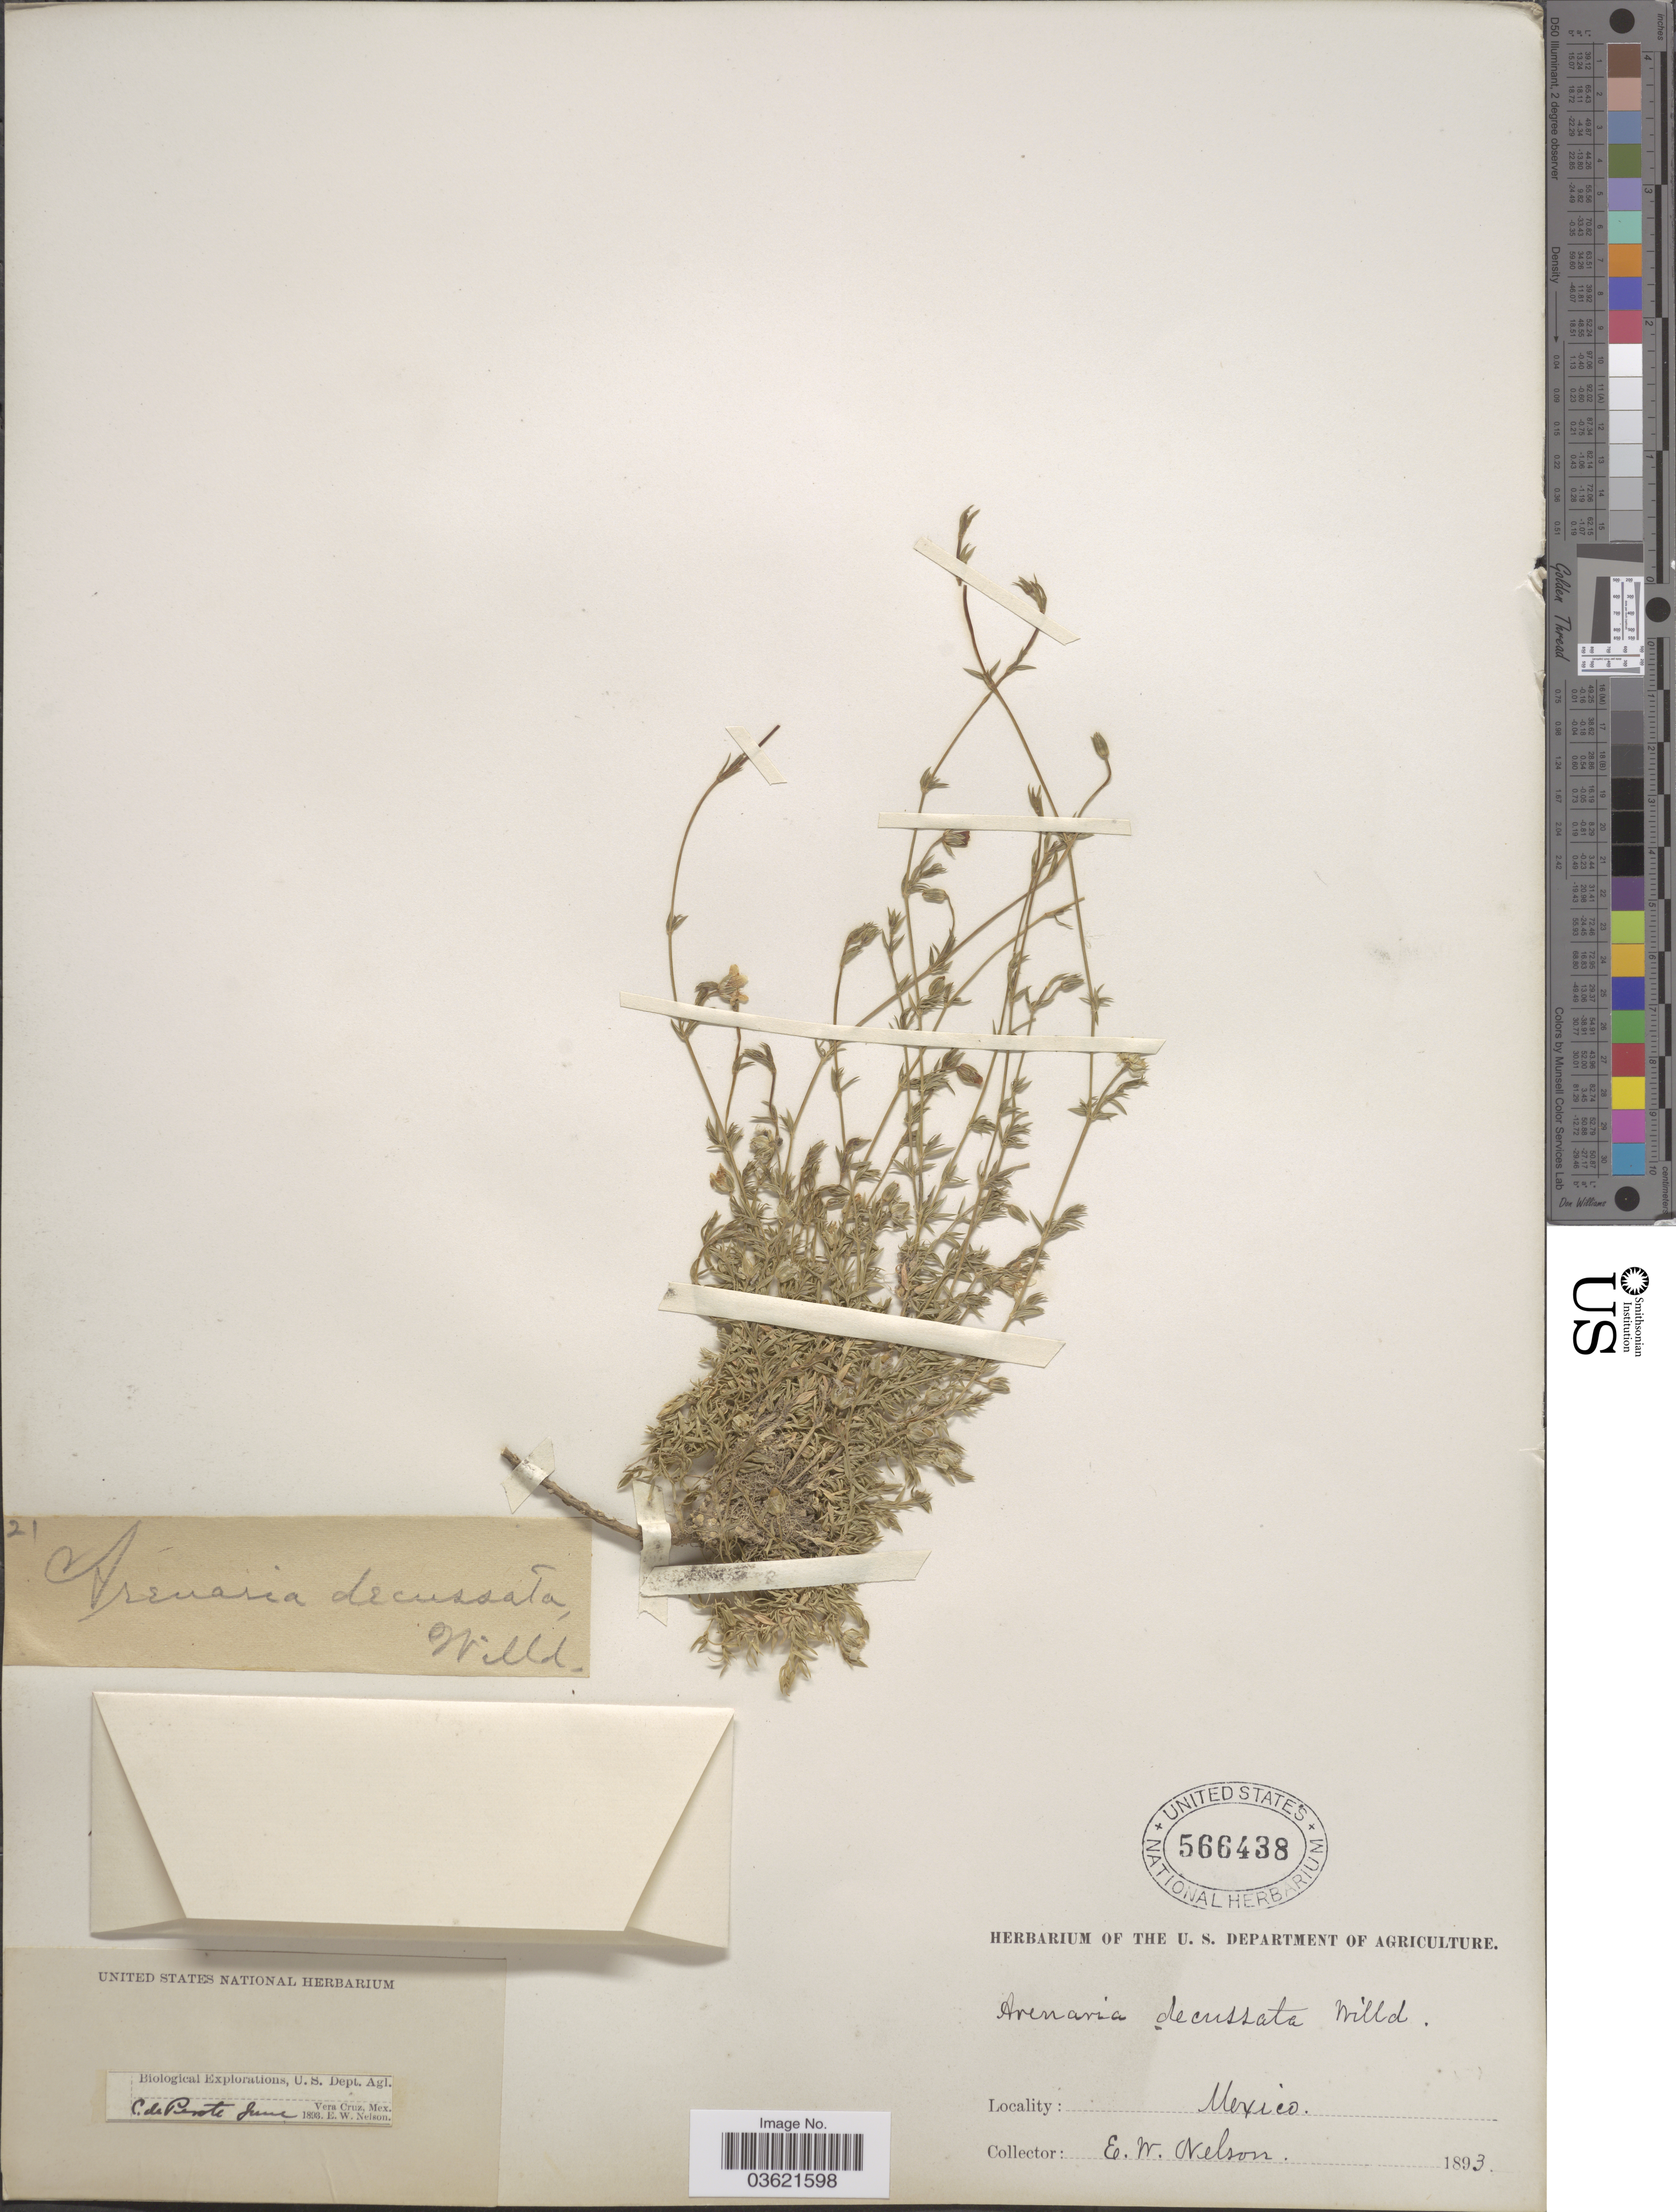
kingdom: Plantae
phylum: Tracheophyta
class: Magnoliopsida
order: Caryophyllales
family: Caryophyllaceae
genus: Arenaria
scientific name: Arenaria lycopodioides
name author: Willd. ex Schltdl.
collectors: E. W. Nelson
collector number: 21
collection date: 1893-06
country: Mexico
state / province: Veracruz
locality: Vera Cruz. C. de Perote.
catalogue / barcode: US 566438